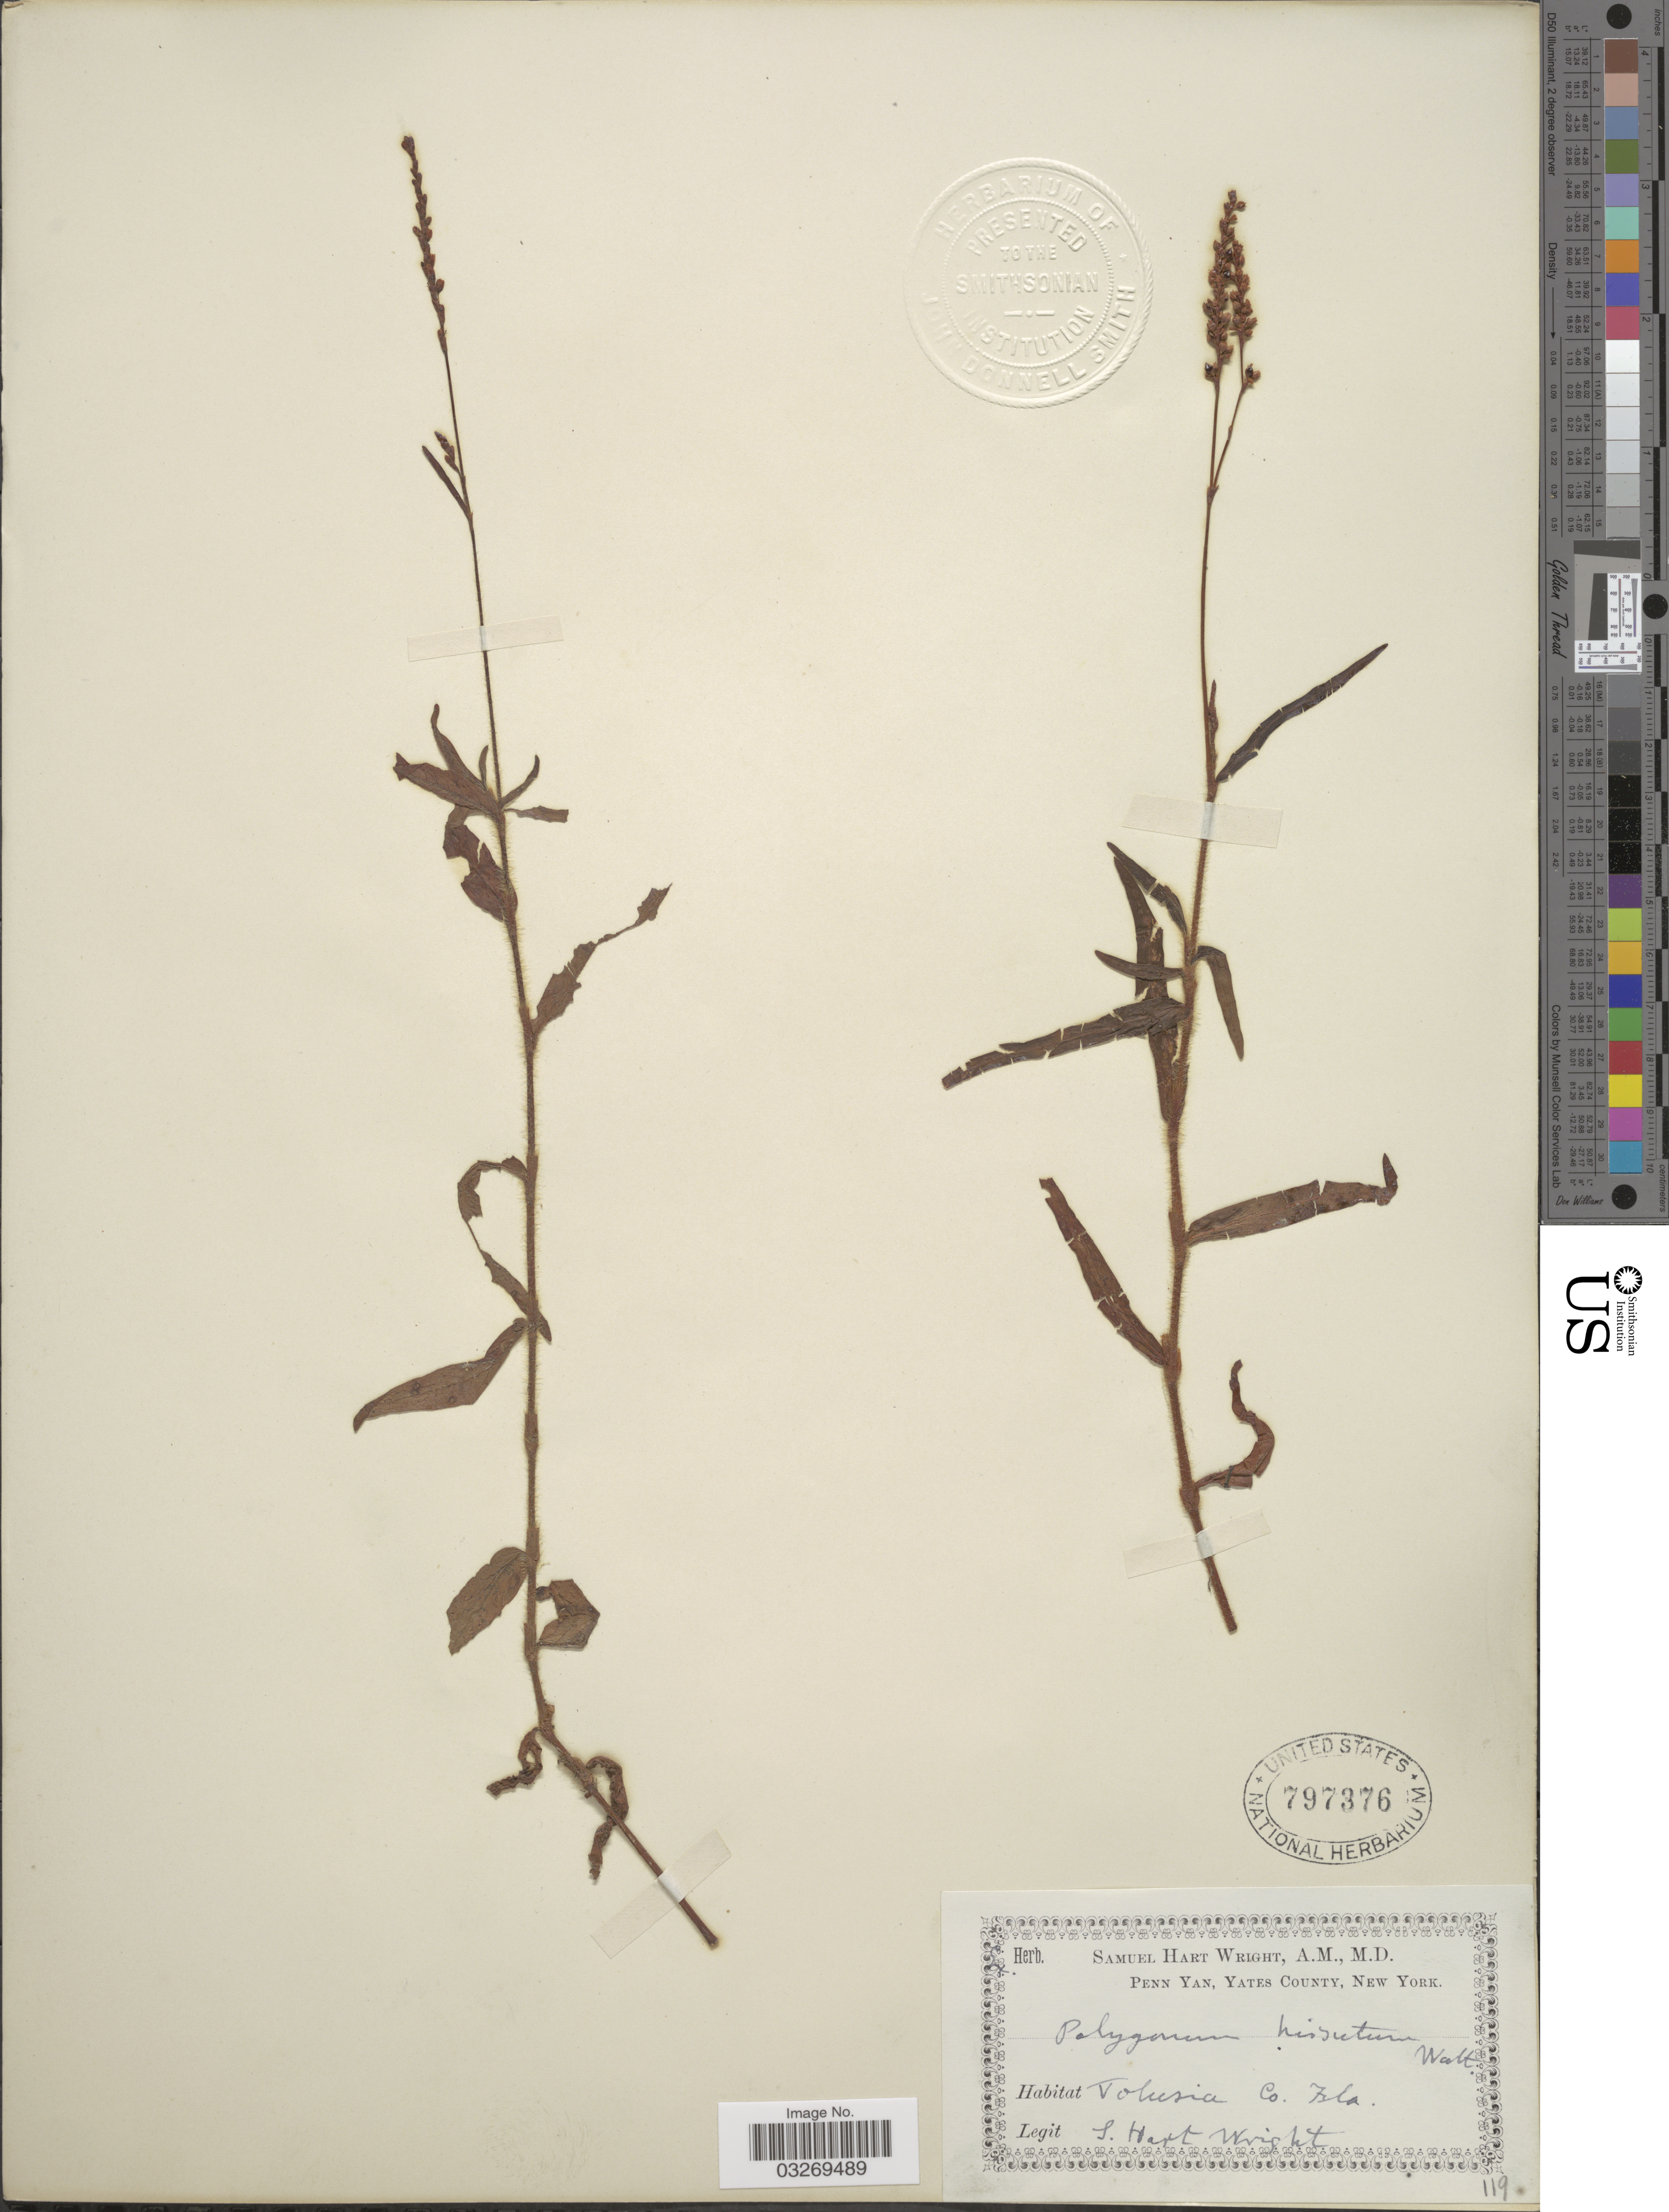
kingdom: Plantae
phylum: Tracheophyta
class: Magnoliopsida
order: Caryophyllales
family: Polygonaceae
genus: Persicaria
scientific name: Persicaria hirsuta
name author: (Walter) Small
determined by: Atha, D. E.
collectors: S. H. Wright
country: United States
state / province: Florida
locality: Volusia Co.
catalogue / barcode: US 797376